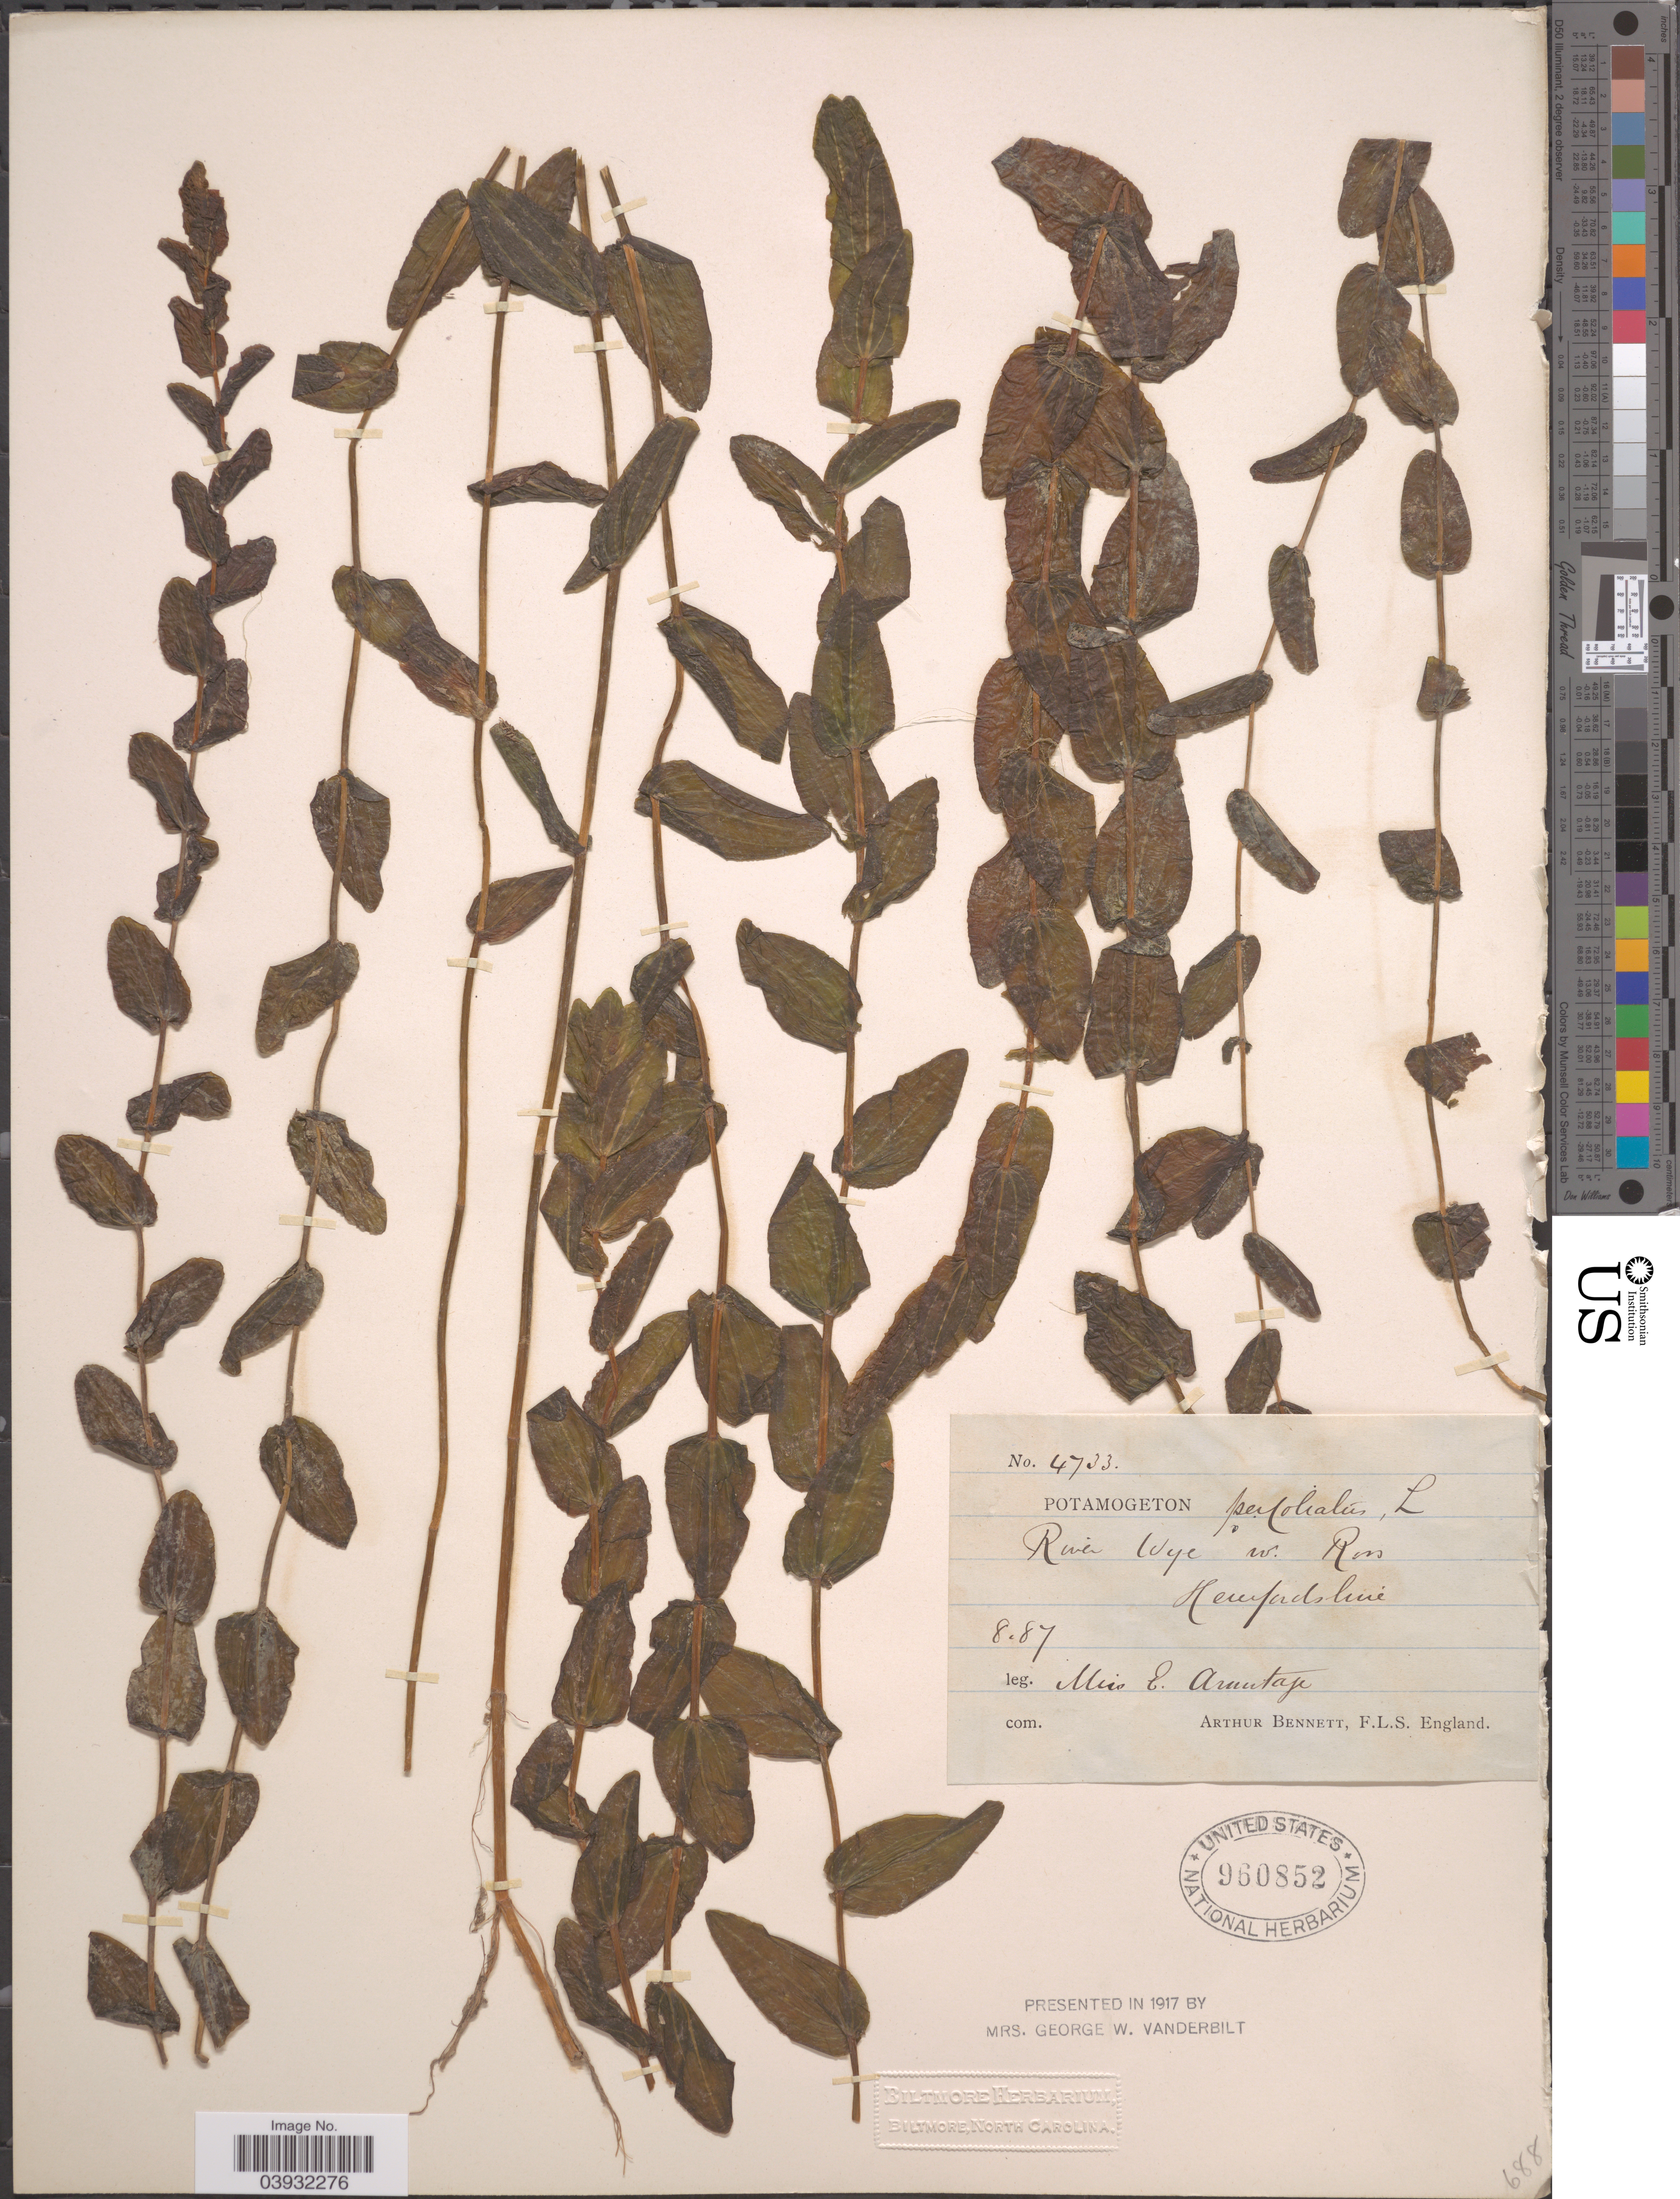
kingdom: Plantae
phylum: Tracheophyta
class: Liliopsida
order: Alismatales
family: Potamogetonaceae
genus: Potamogeton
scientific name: Potamogeton perfoliatus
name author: L.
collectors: E. Armitage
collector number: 4733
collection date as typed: Transcribed d/m/y: /8/87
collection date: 1887-08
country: United Kingdom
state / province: England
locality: River Wye w. Rm Herefordshire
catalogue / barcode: US 960852